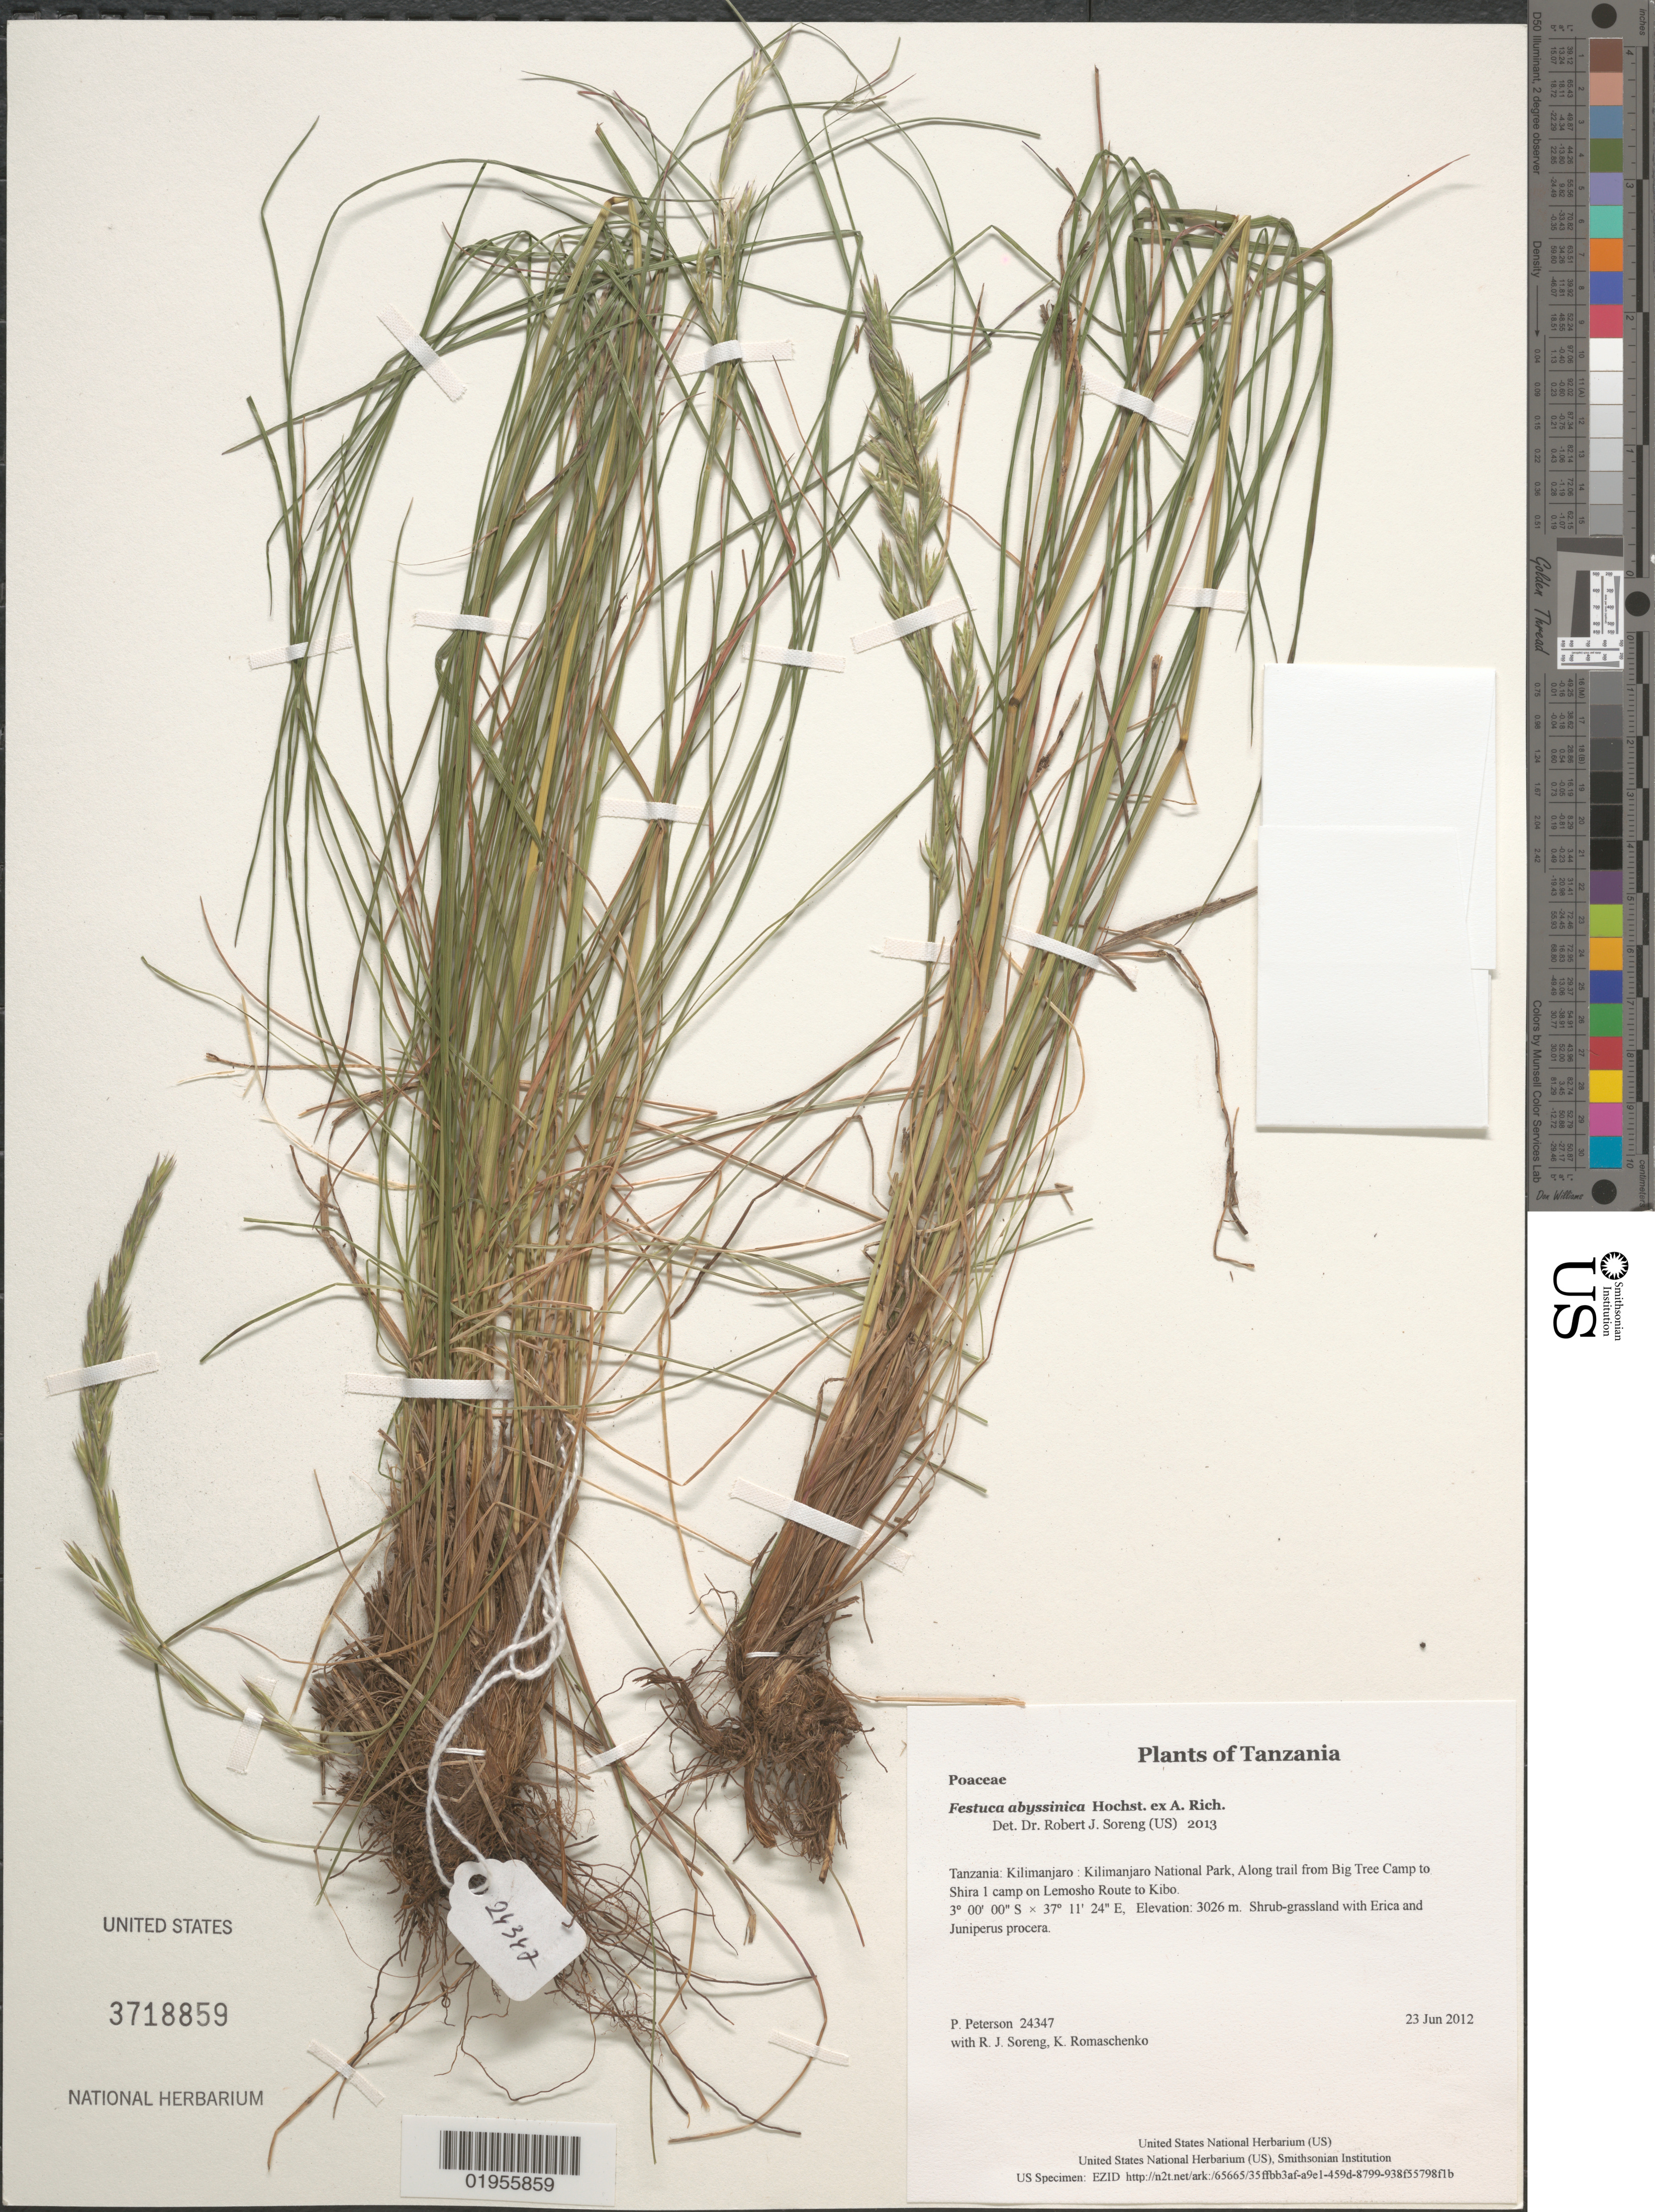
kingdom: Plantae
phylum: Tracheophyta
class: Liliopsida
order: Poales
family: Poaceae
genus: Festuca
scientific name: Festuca abyssinica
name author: Hochst. ex A. Rich.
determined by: Soreng, Robert J., Research Associate (BOT), Smithsonian Institution - National Museum of Natural History (UNITED STATES)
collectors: P. M. Peterson, R. J. Soreng & K. Romaschenko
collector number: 24347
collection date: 2012-06-23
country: Tanzania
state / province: Kilimanjaro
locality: Kilimanjaro National Park, Along trail from Big Tree Camp to Shira 1 camp on Lemosho Route to Kibo.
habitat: Shrub-grassland with Erica and Juniperus procera.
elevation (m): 3026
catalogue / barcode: US 3718859